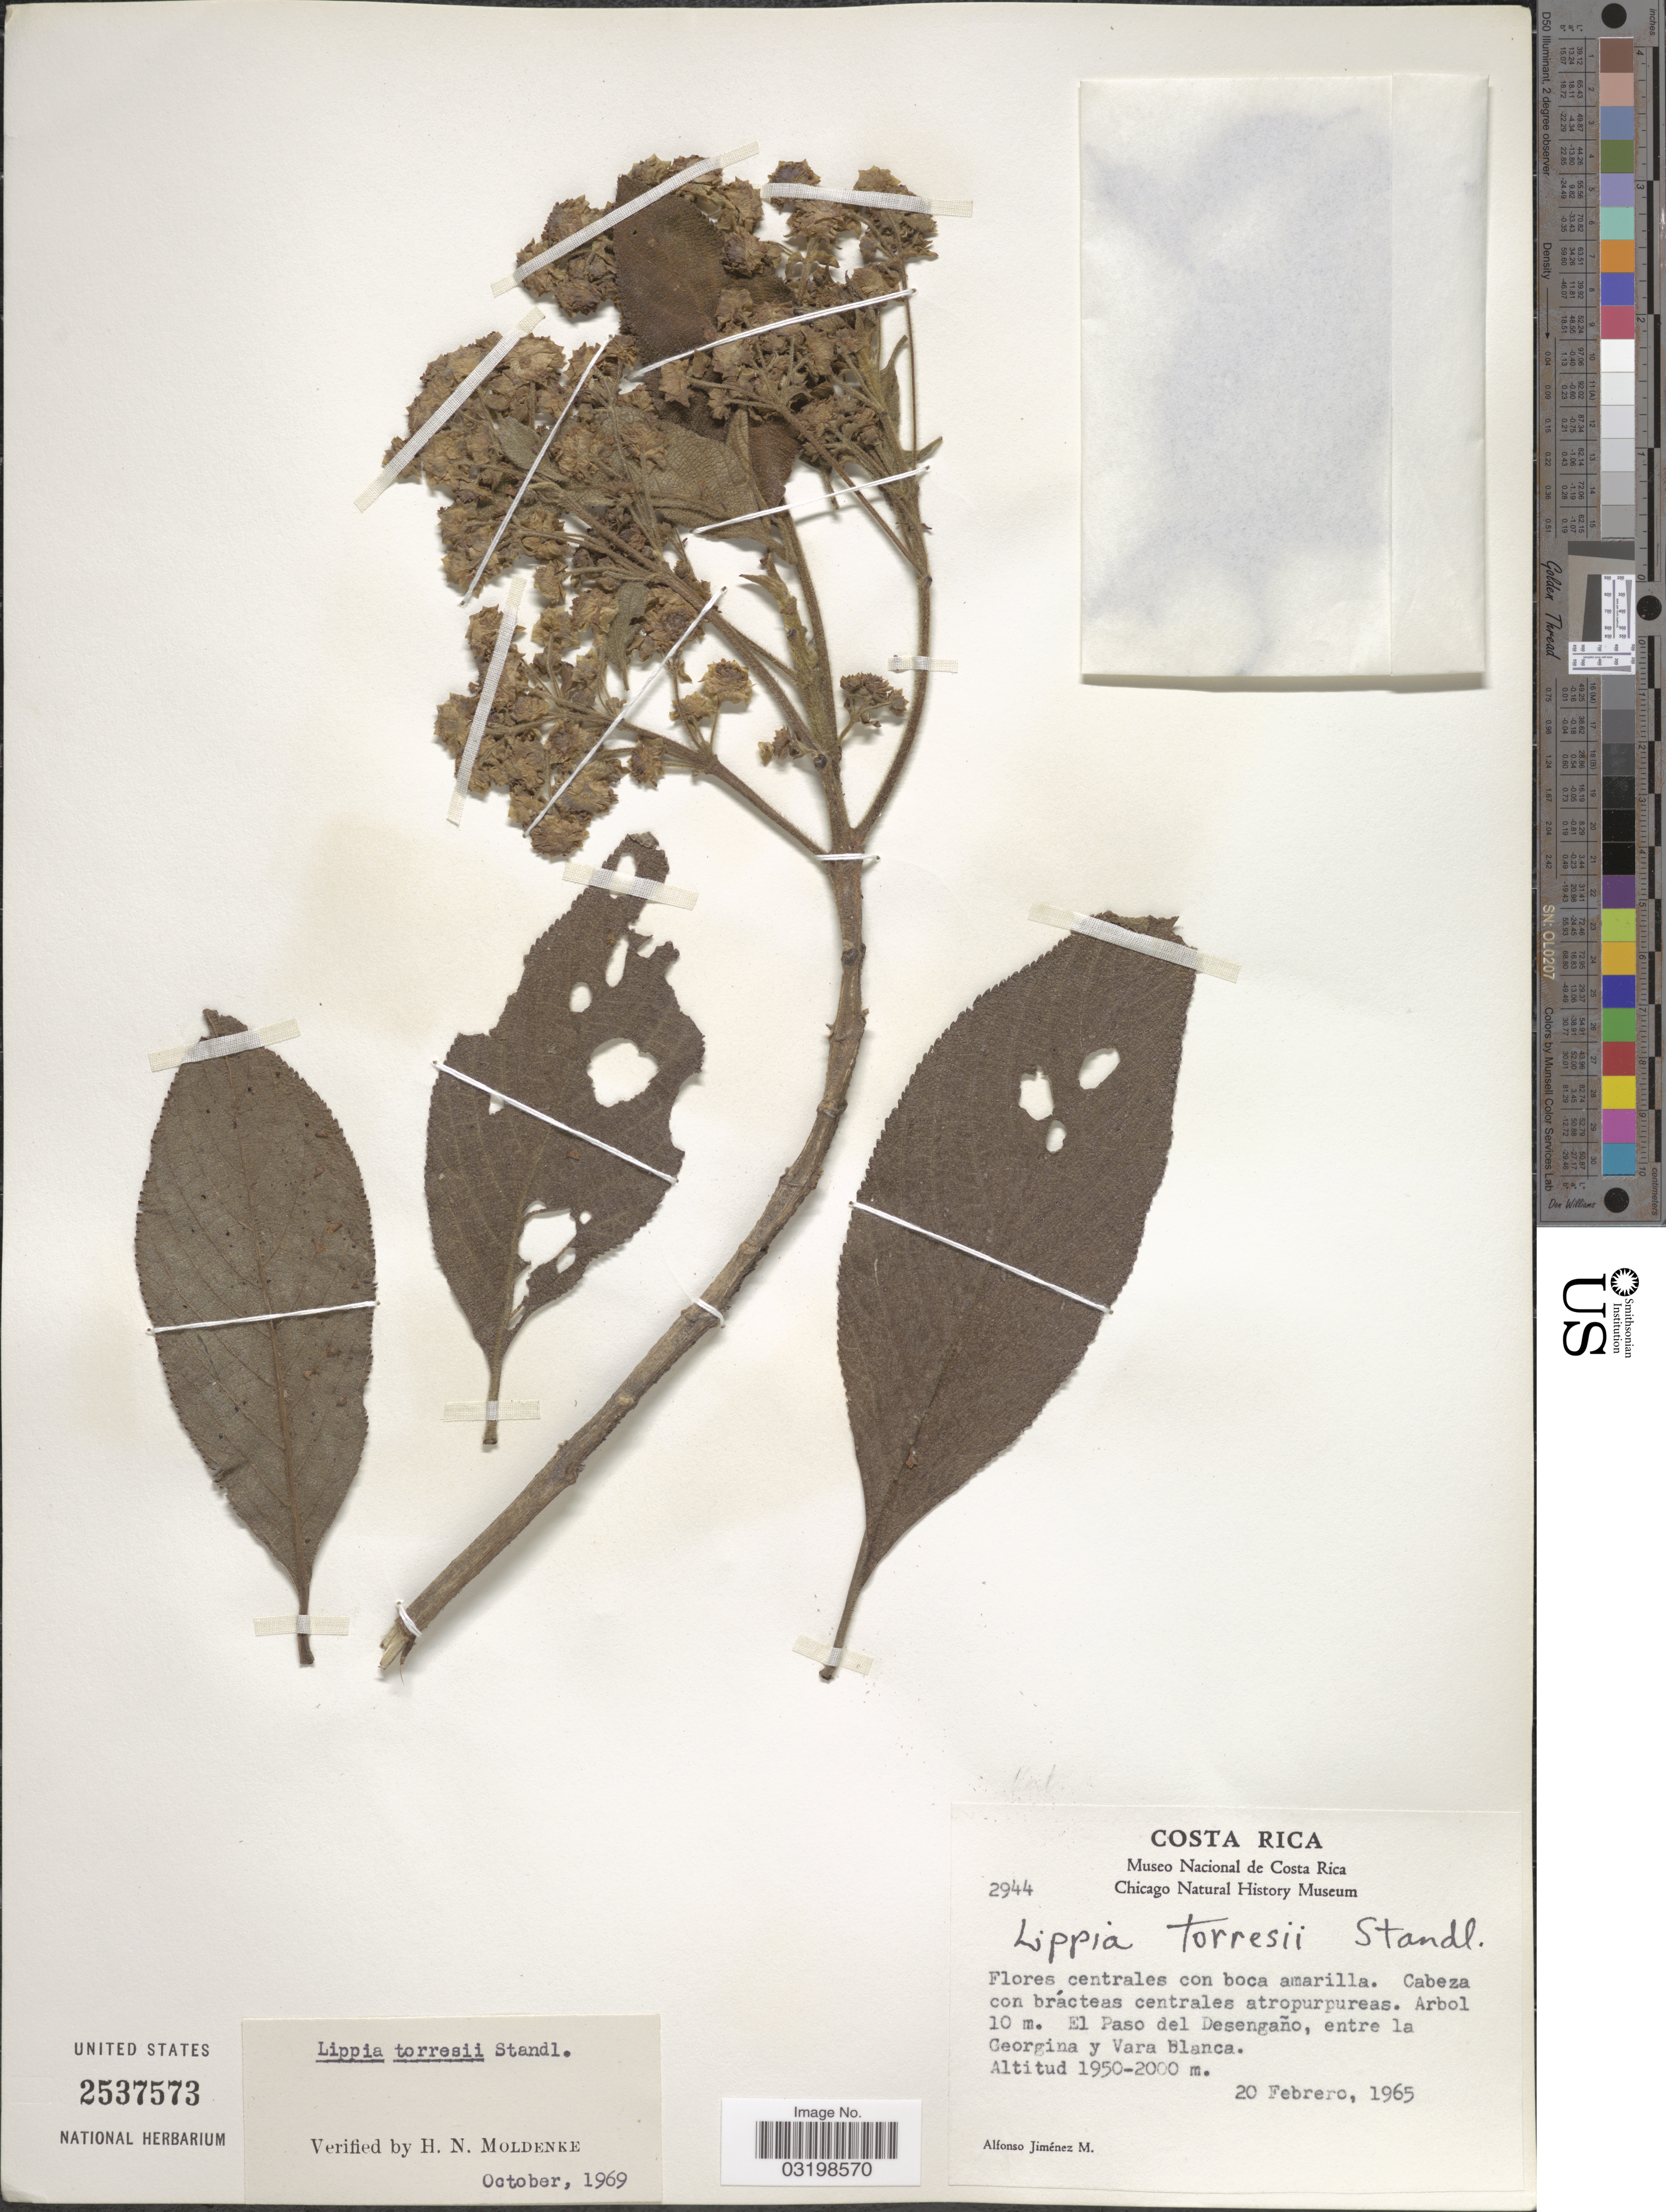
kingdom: Plantae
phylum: Tracheophyta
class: Magnoliopsida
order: Lamiales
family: Verbenaceae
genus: Lippia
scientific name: Lippia umbellata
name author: Cav.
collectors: A. Jimenez M.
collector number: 2944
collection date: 1965-02-20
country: Costa Rica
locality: El Paso del Desengaño, entre la Georgina y Vara Blanca.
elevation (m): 1950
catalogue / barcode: US 2537573